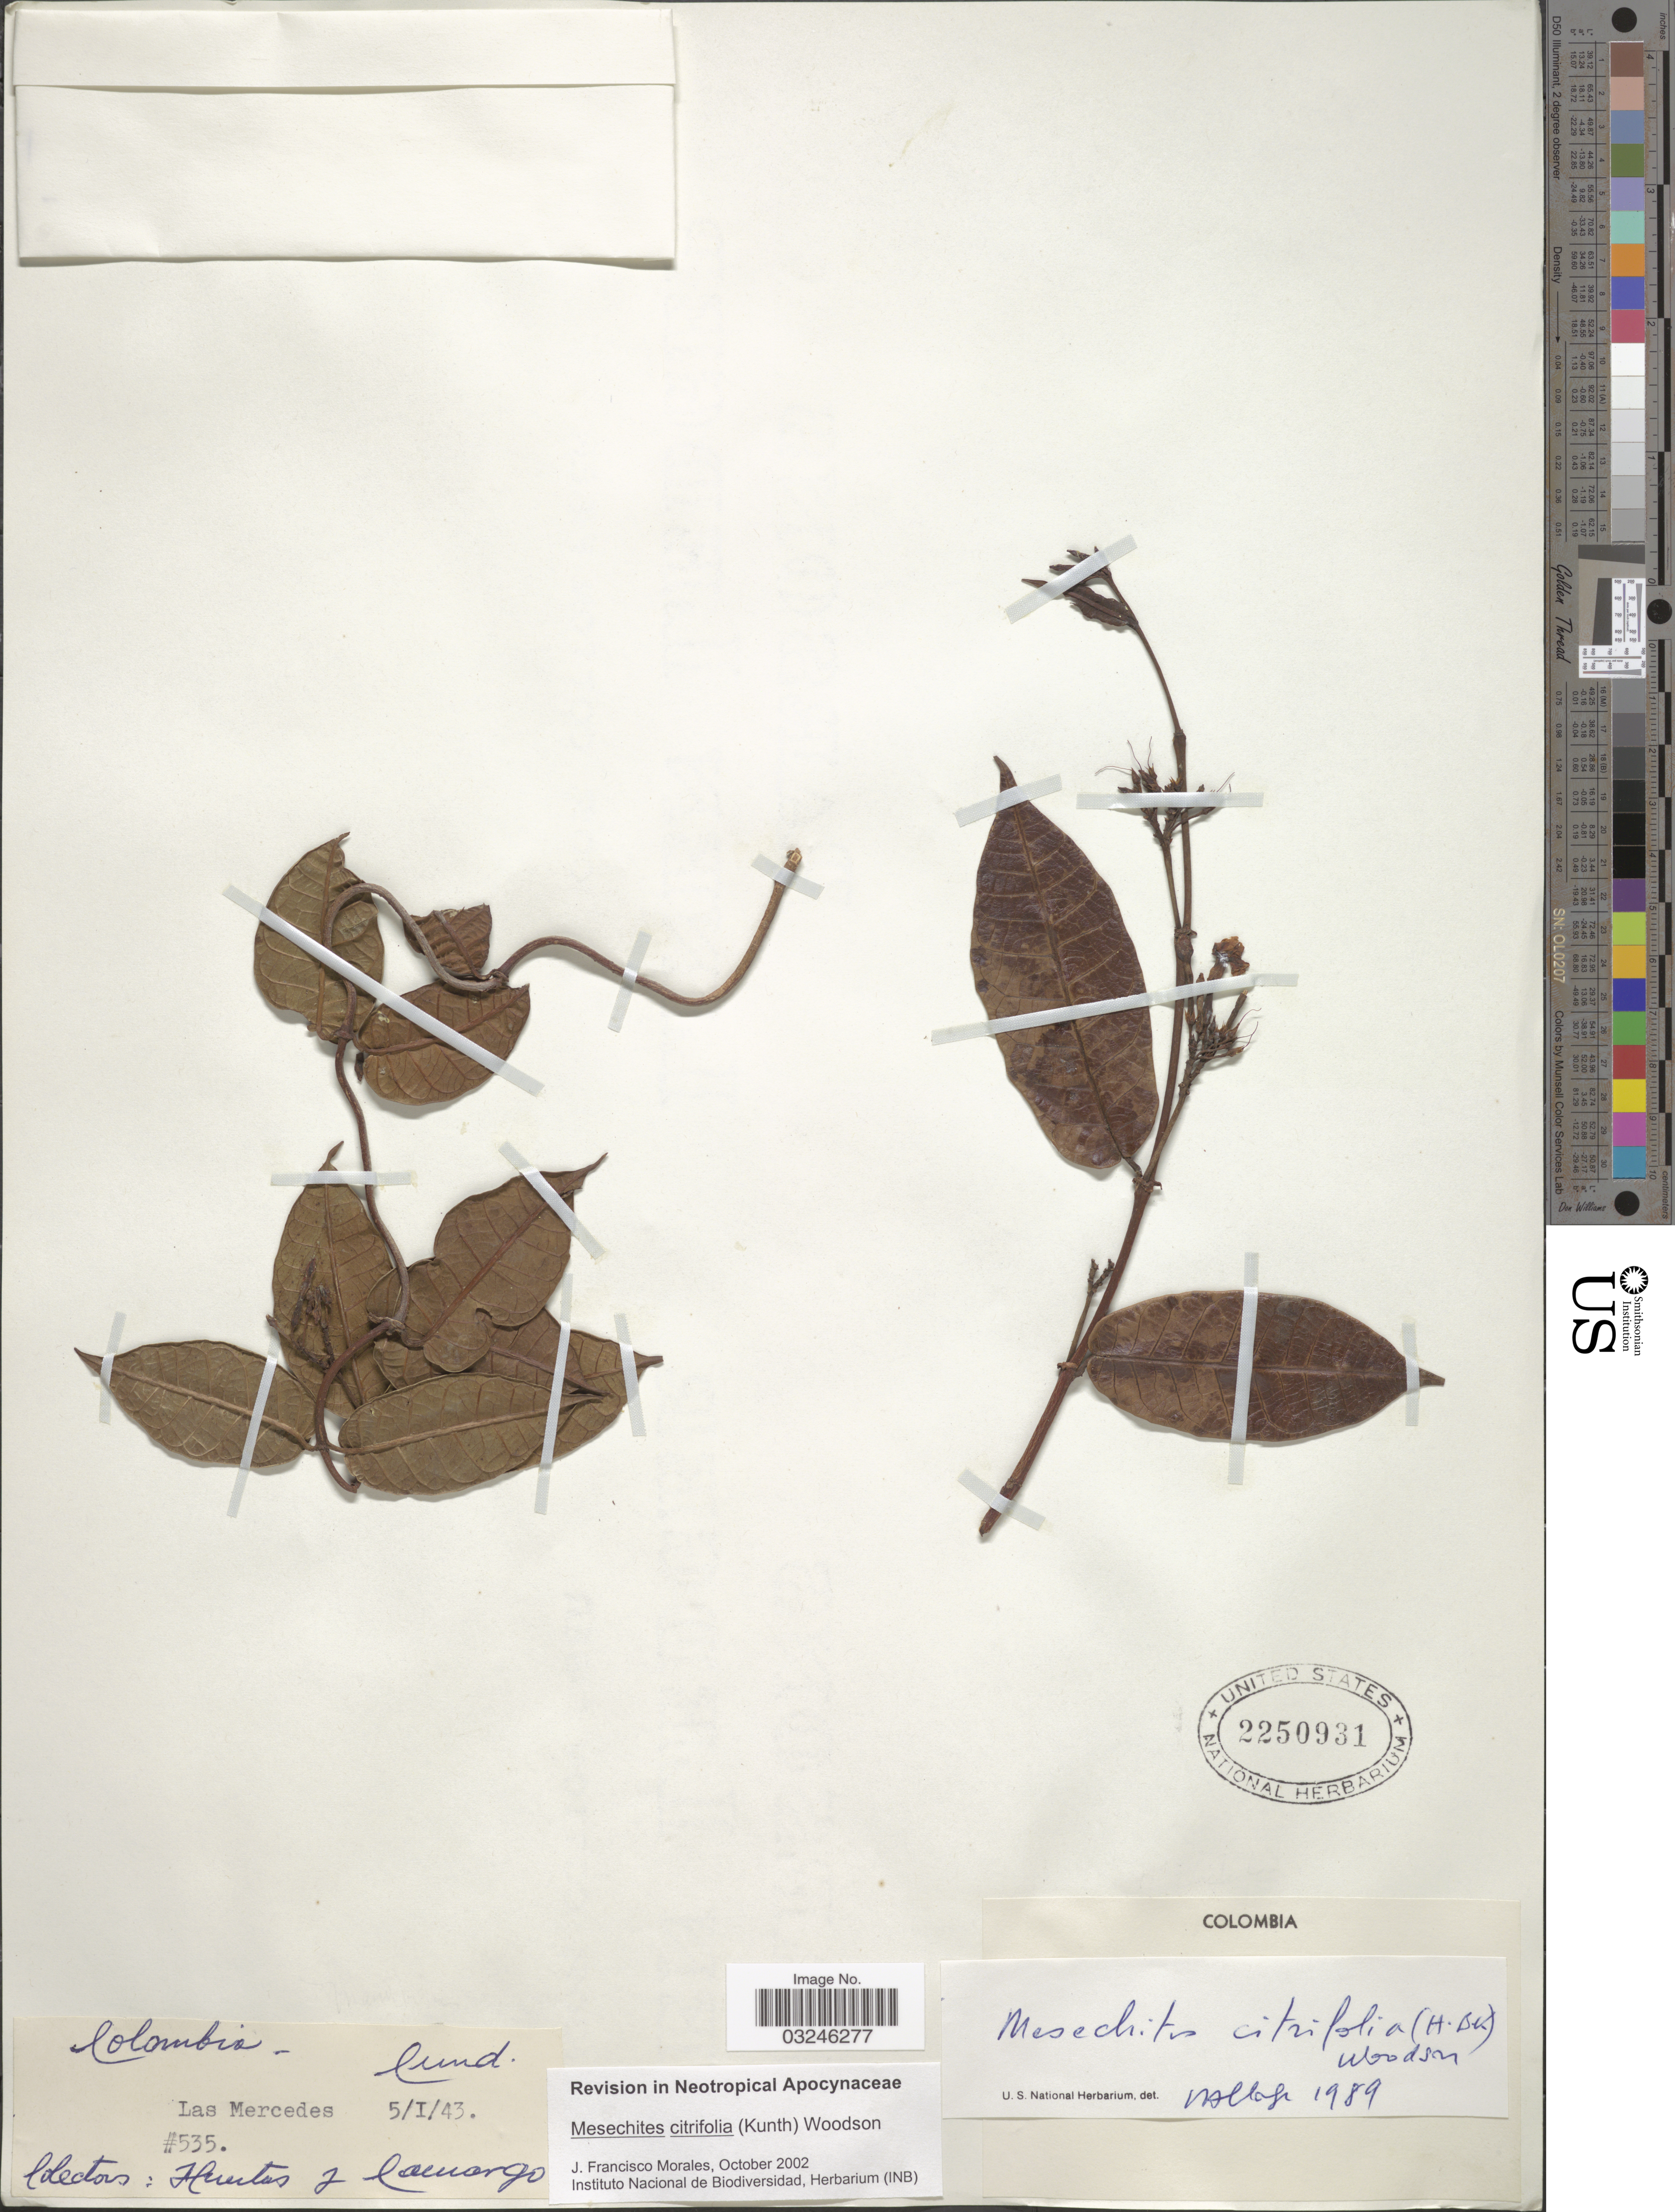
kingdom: Plantae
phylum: Tracheophyta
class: Magnoliopsida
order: Gentianales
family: Apocynaceae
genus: Mesechites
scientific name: Mesechites citrifolius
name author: (Kunth) Woodson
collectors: H. Camargo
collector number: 535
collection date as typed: Transcribed d/m/y: 5/1/43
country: Colombia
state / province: Cundinamarca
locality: Las Mercedes.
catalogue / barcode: US 2250931